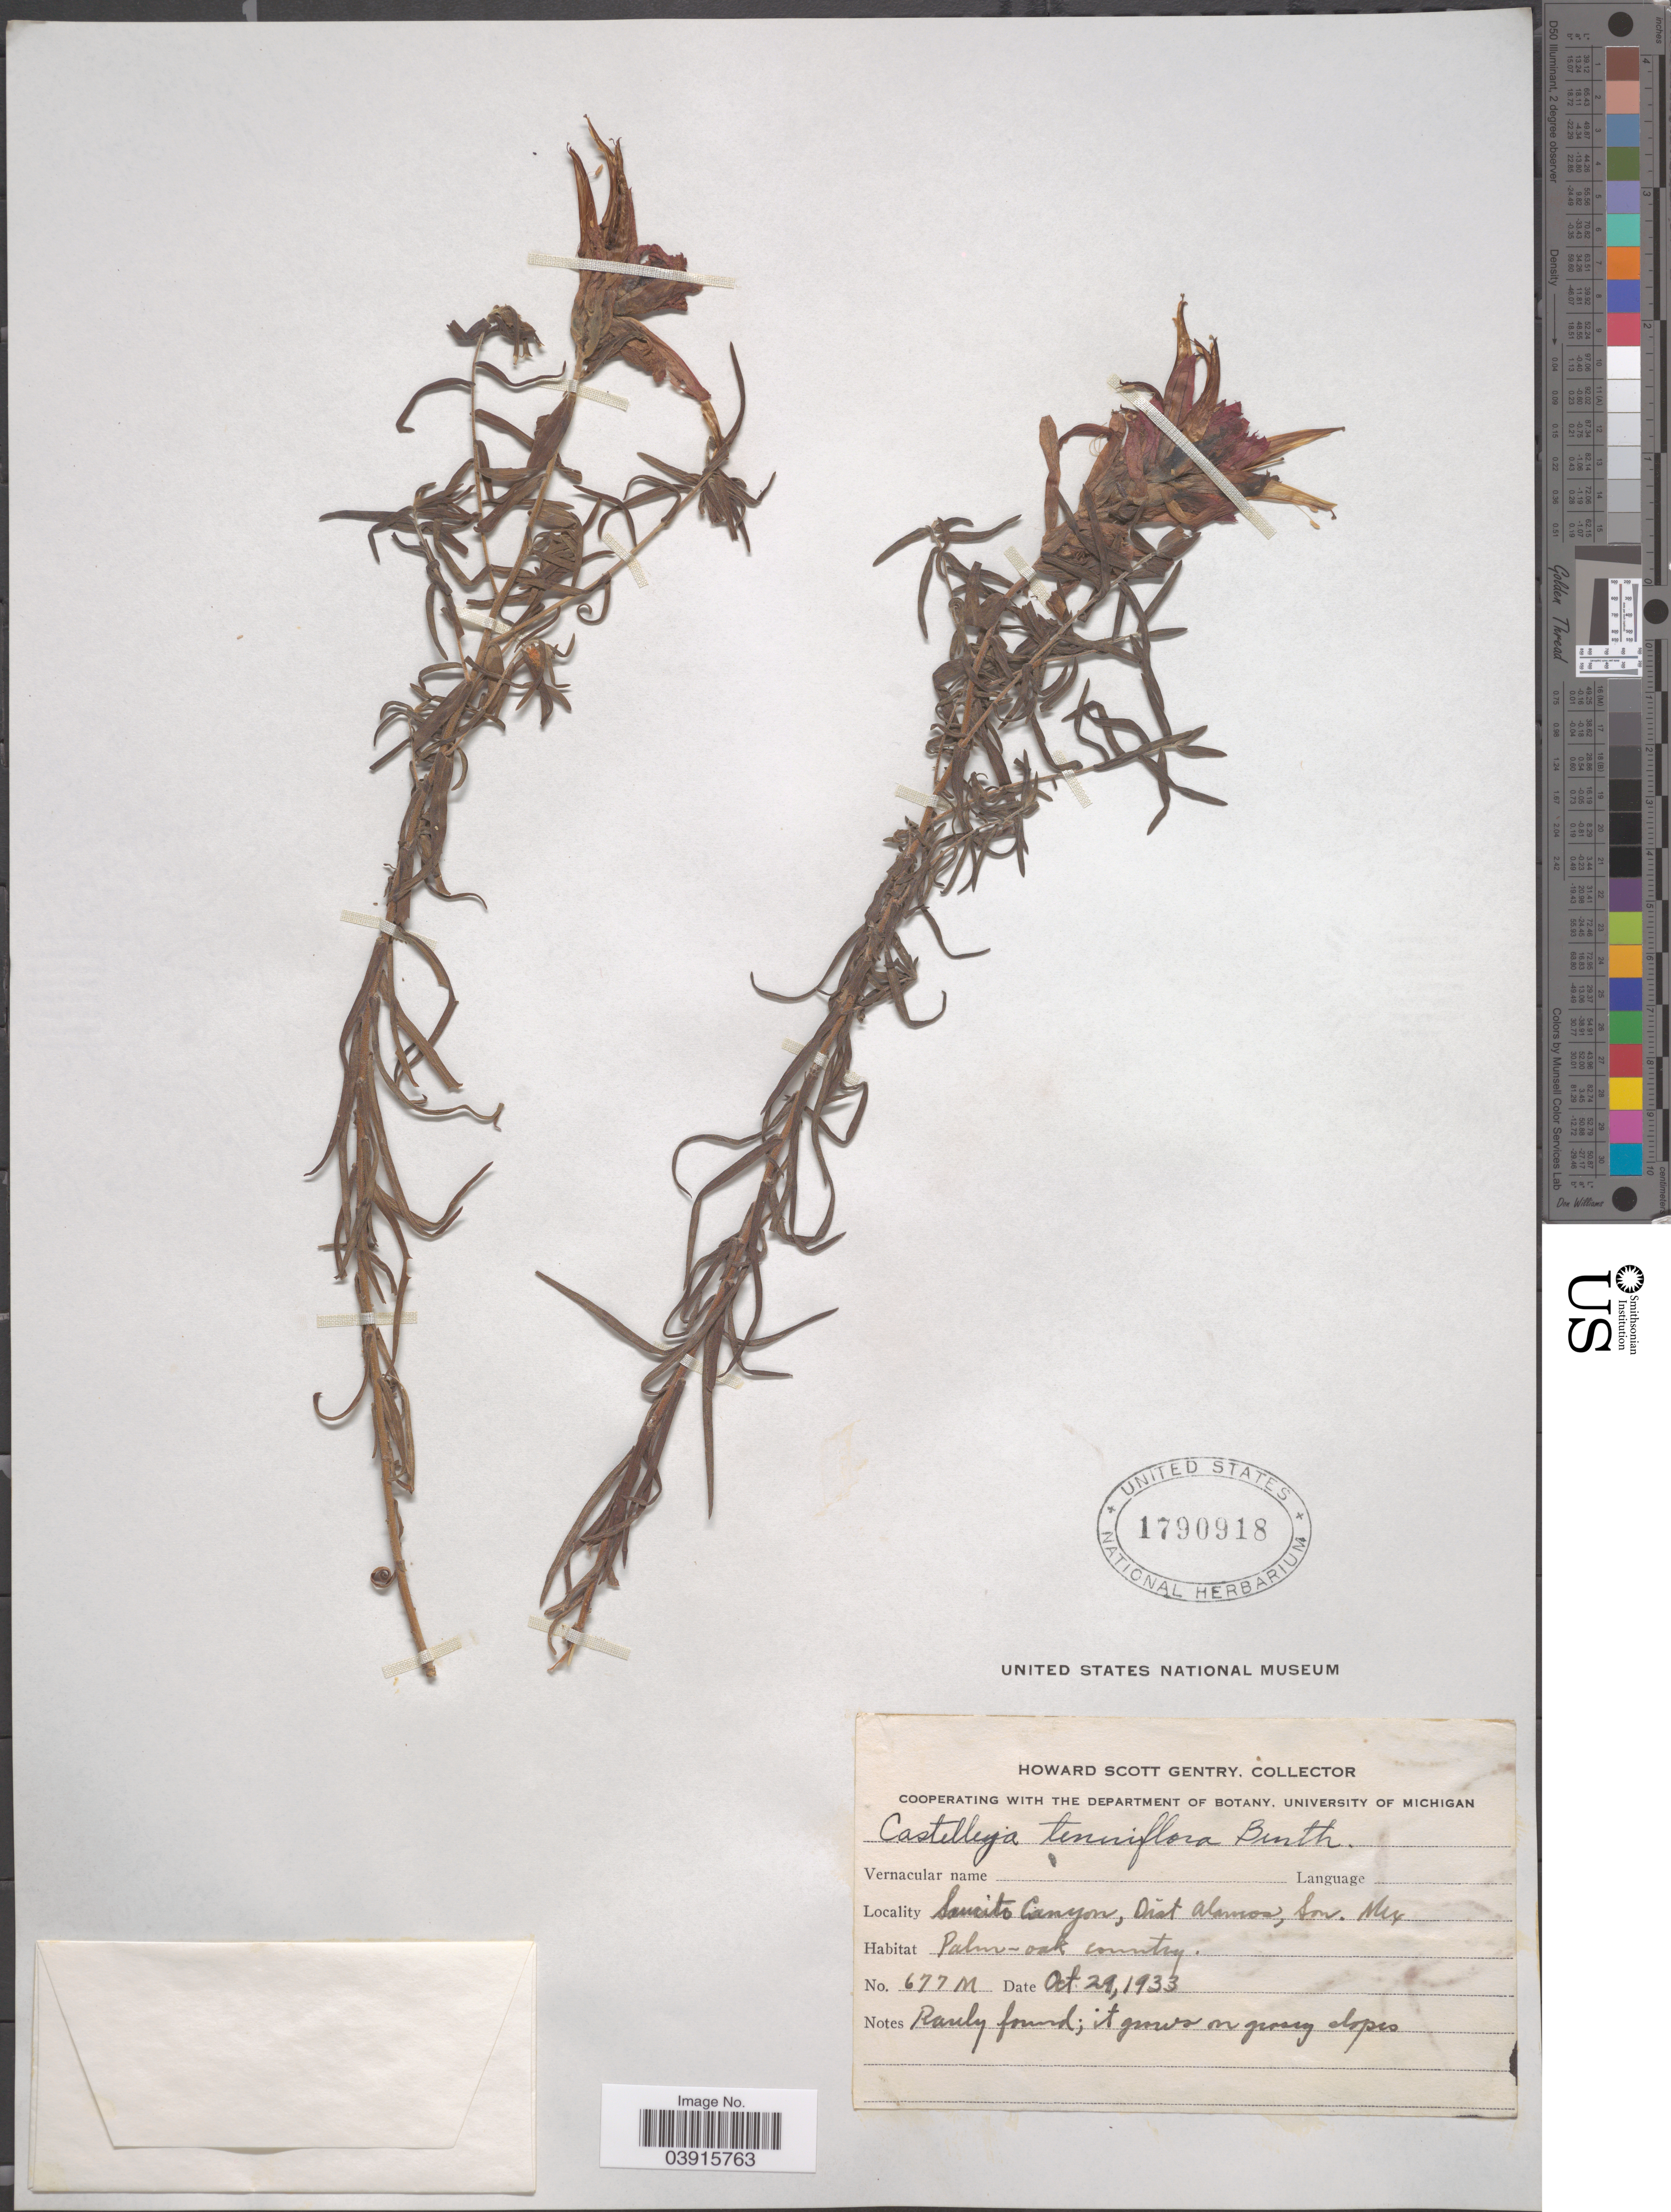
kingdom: Plantae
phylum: Tracheophyta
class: Magnoliopsida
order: Lamiales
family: Orobanchaceae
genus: Castilleja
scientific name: Castilleja tenuiflora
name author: Benth.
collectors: H. S. Gentry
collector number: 677M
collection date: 1933-10-29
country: Mexico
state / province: Sonora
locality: Saucito Canyon, Dist Alamos.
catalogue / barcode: US 1790918